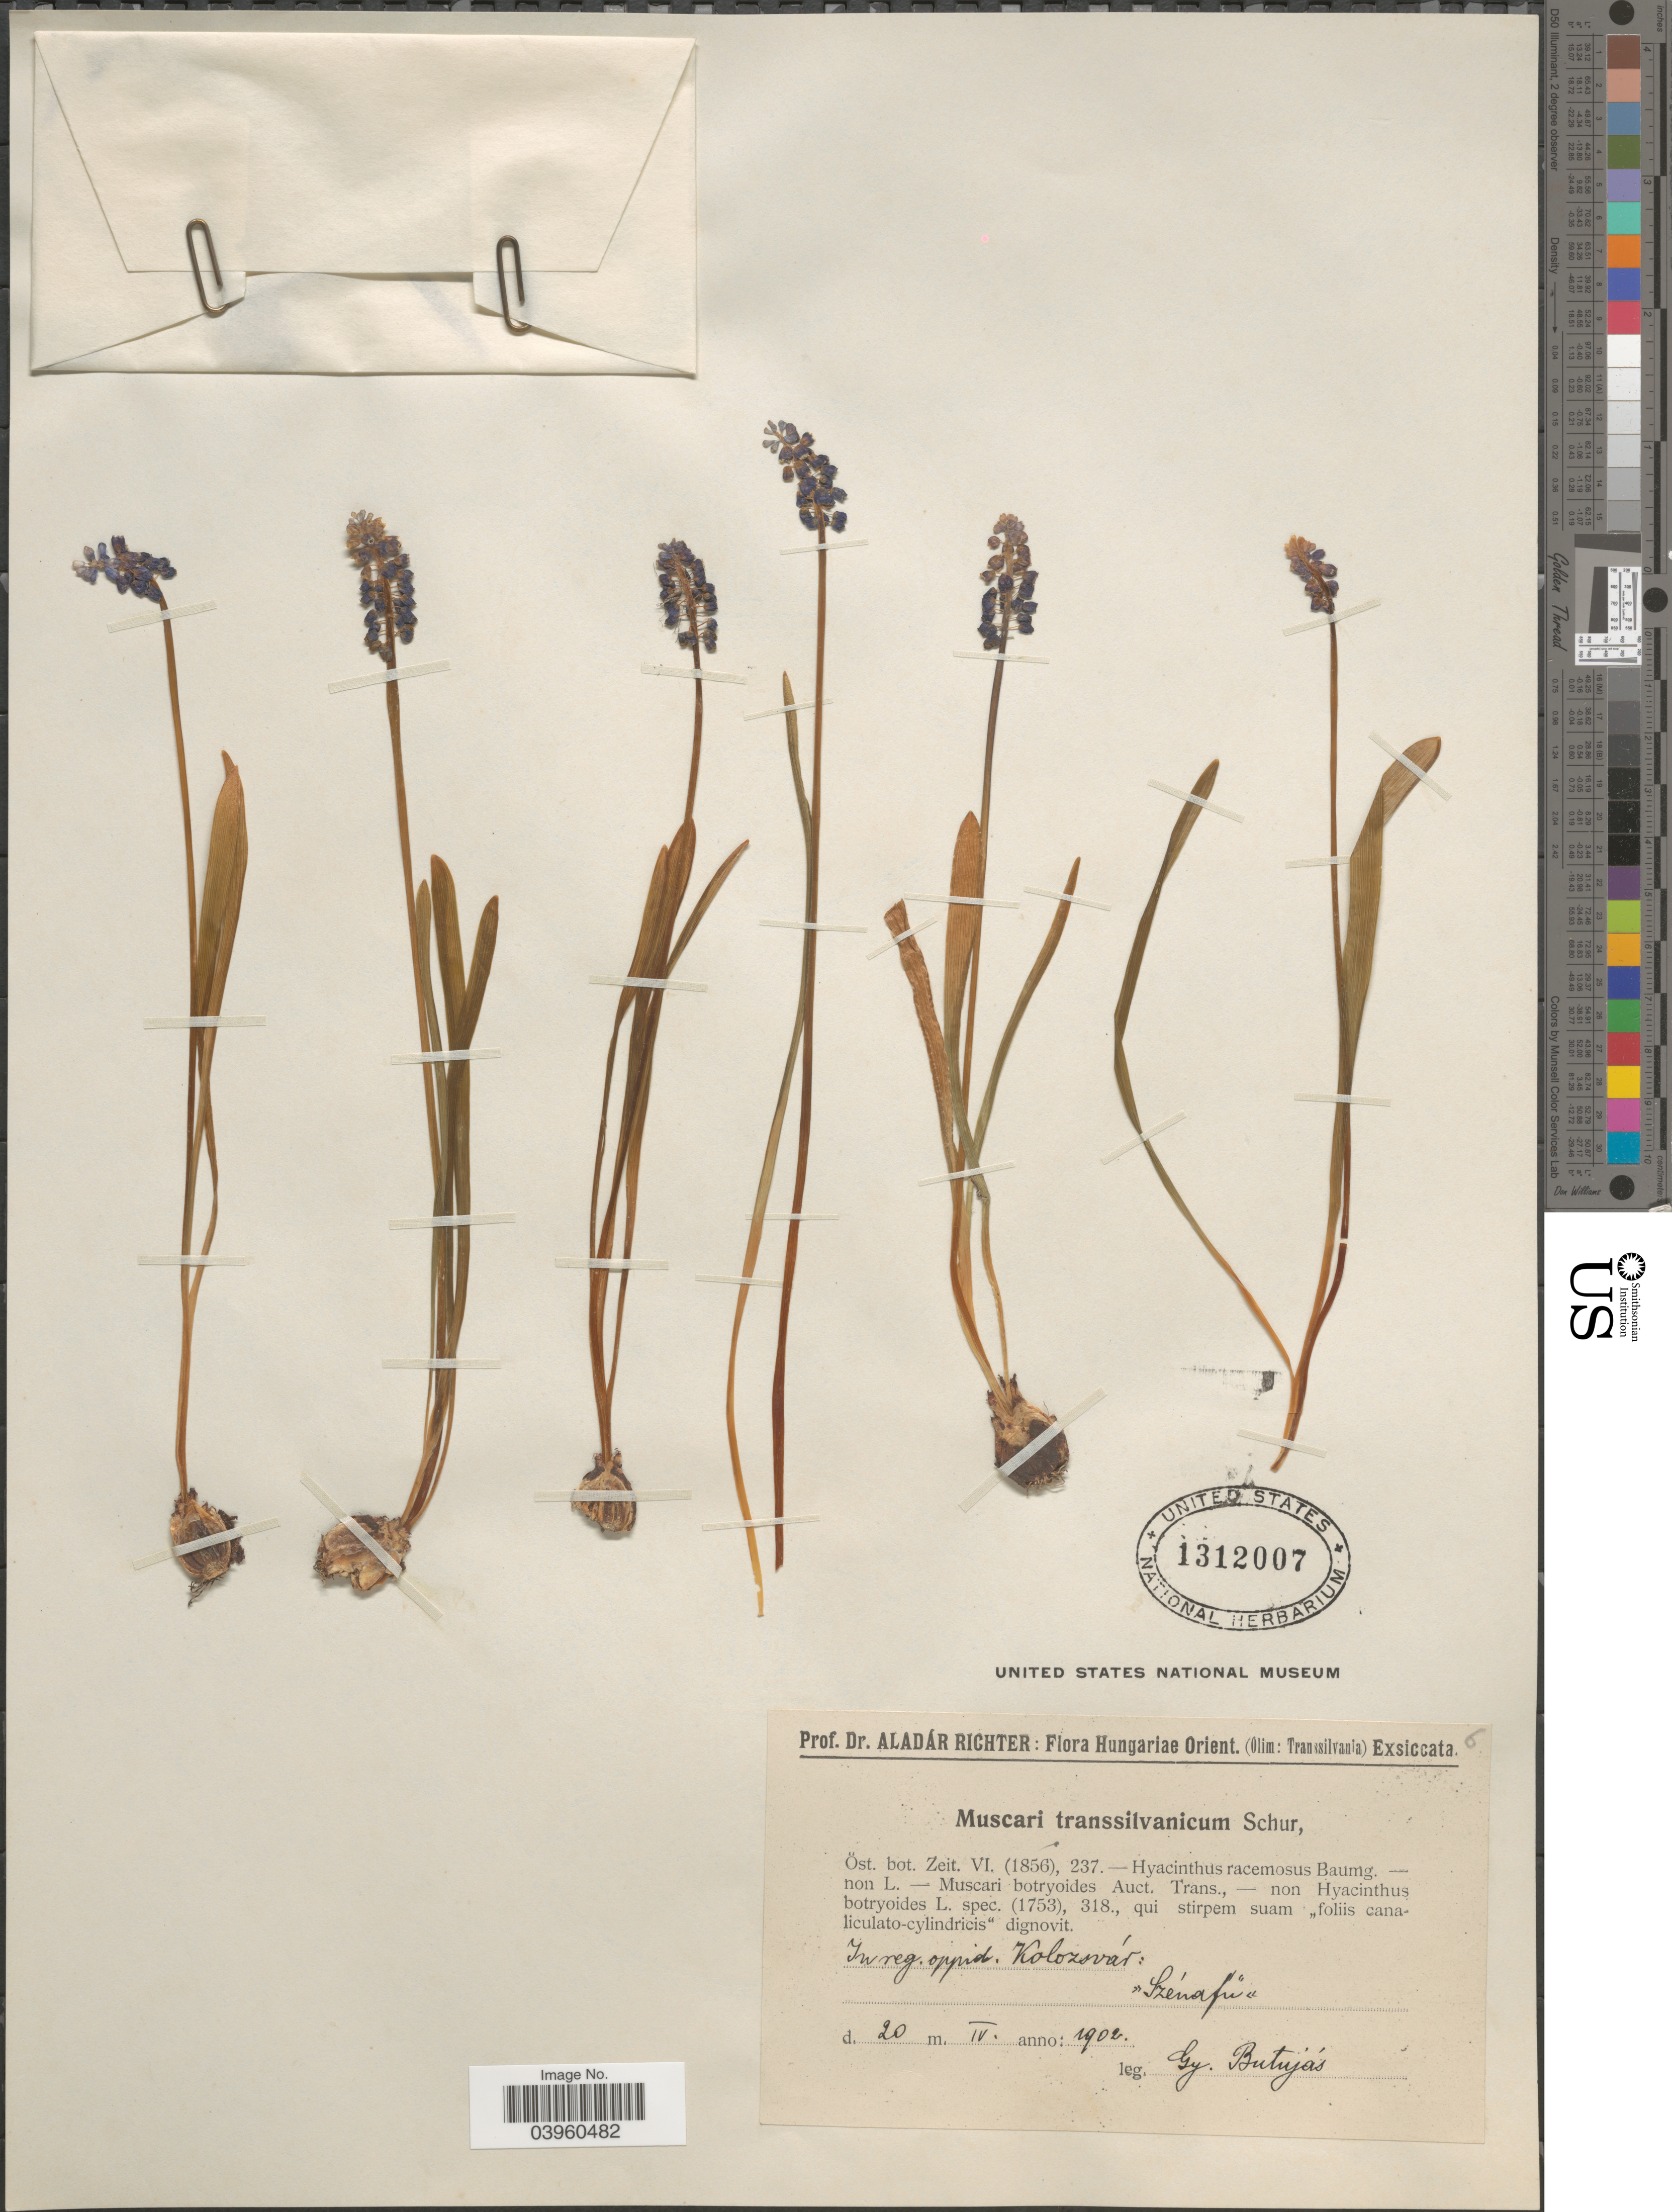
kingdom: Plantae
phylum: Tracheophyta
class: Liliopsida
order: Asparagales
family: Asparagaceae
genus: Muscari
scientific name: Muscari transsilvanicum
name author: Schur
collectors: G. Butujás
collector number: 6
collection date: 1902-04-20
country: Hungary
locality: Hungariae Orient. (Olim: Transsilvania). In reg. oppid. Kolozovar "Szénafu".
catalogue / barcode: US 1312007